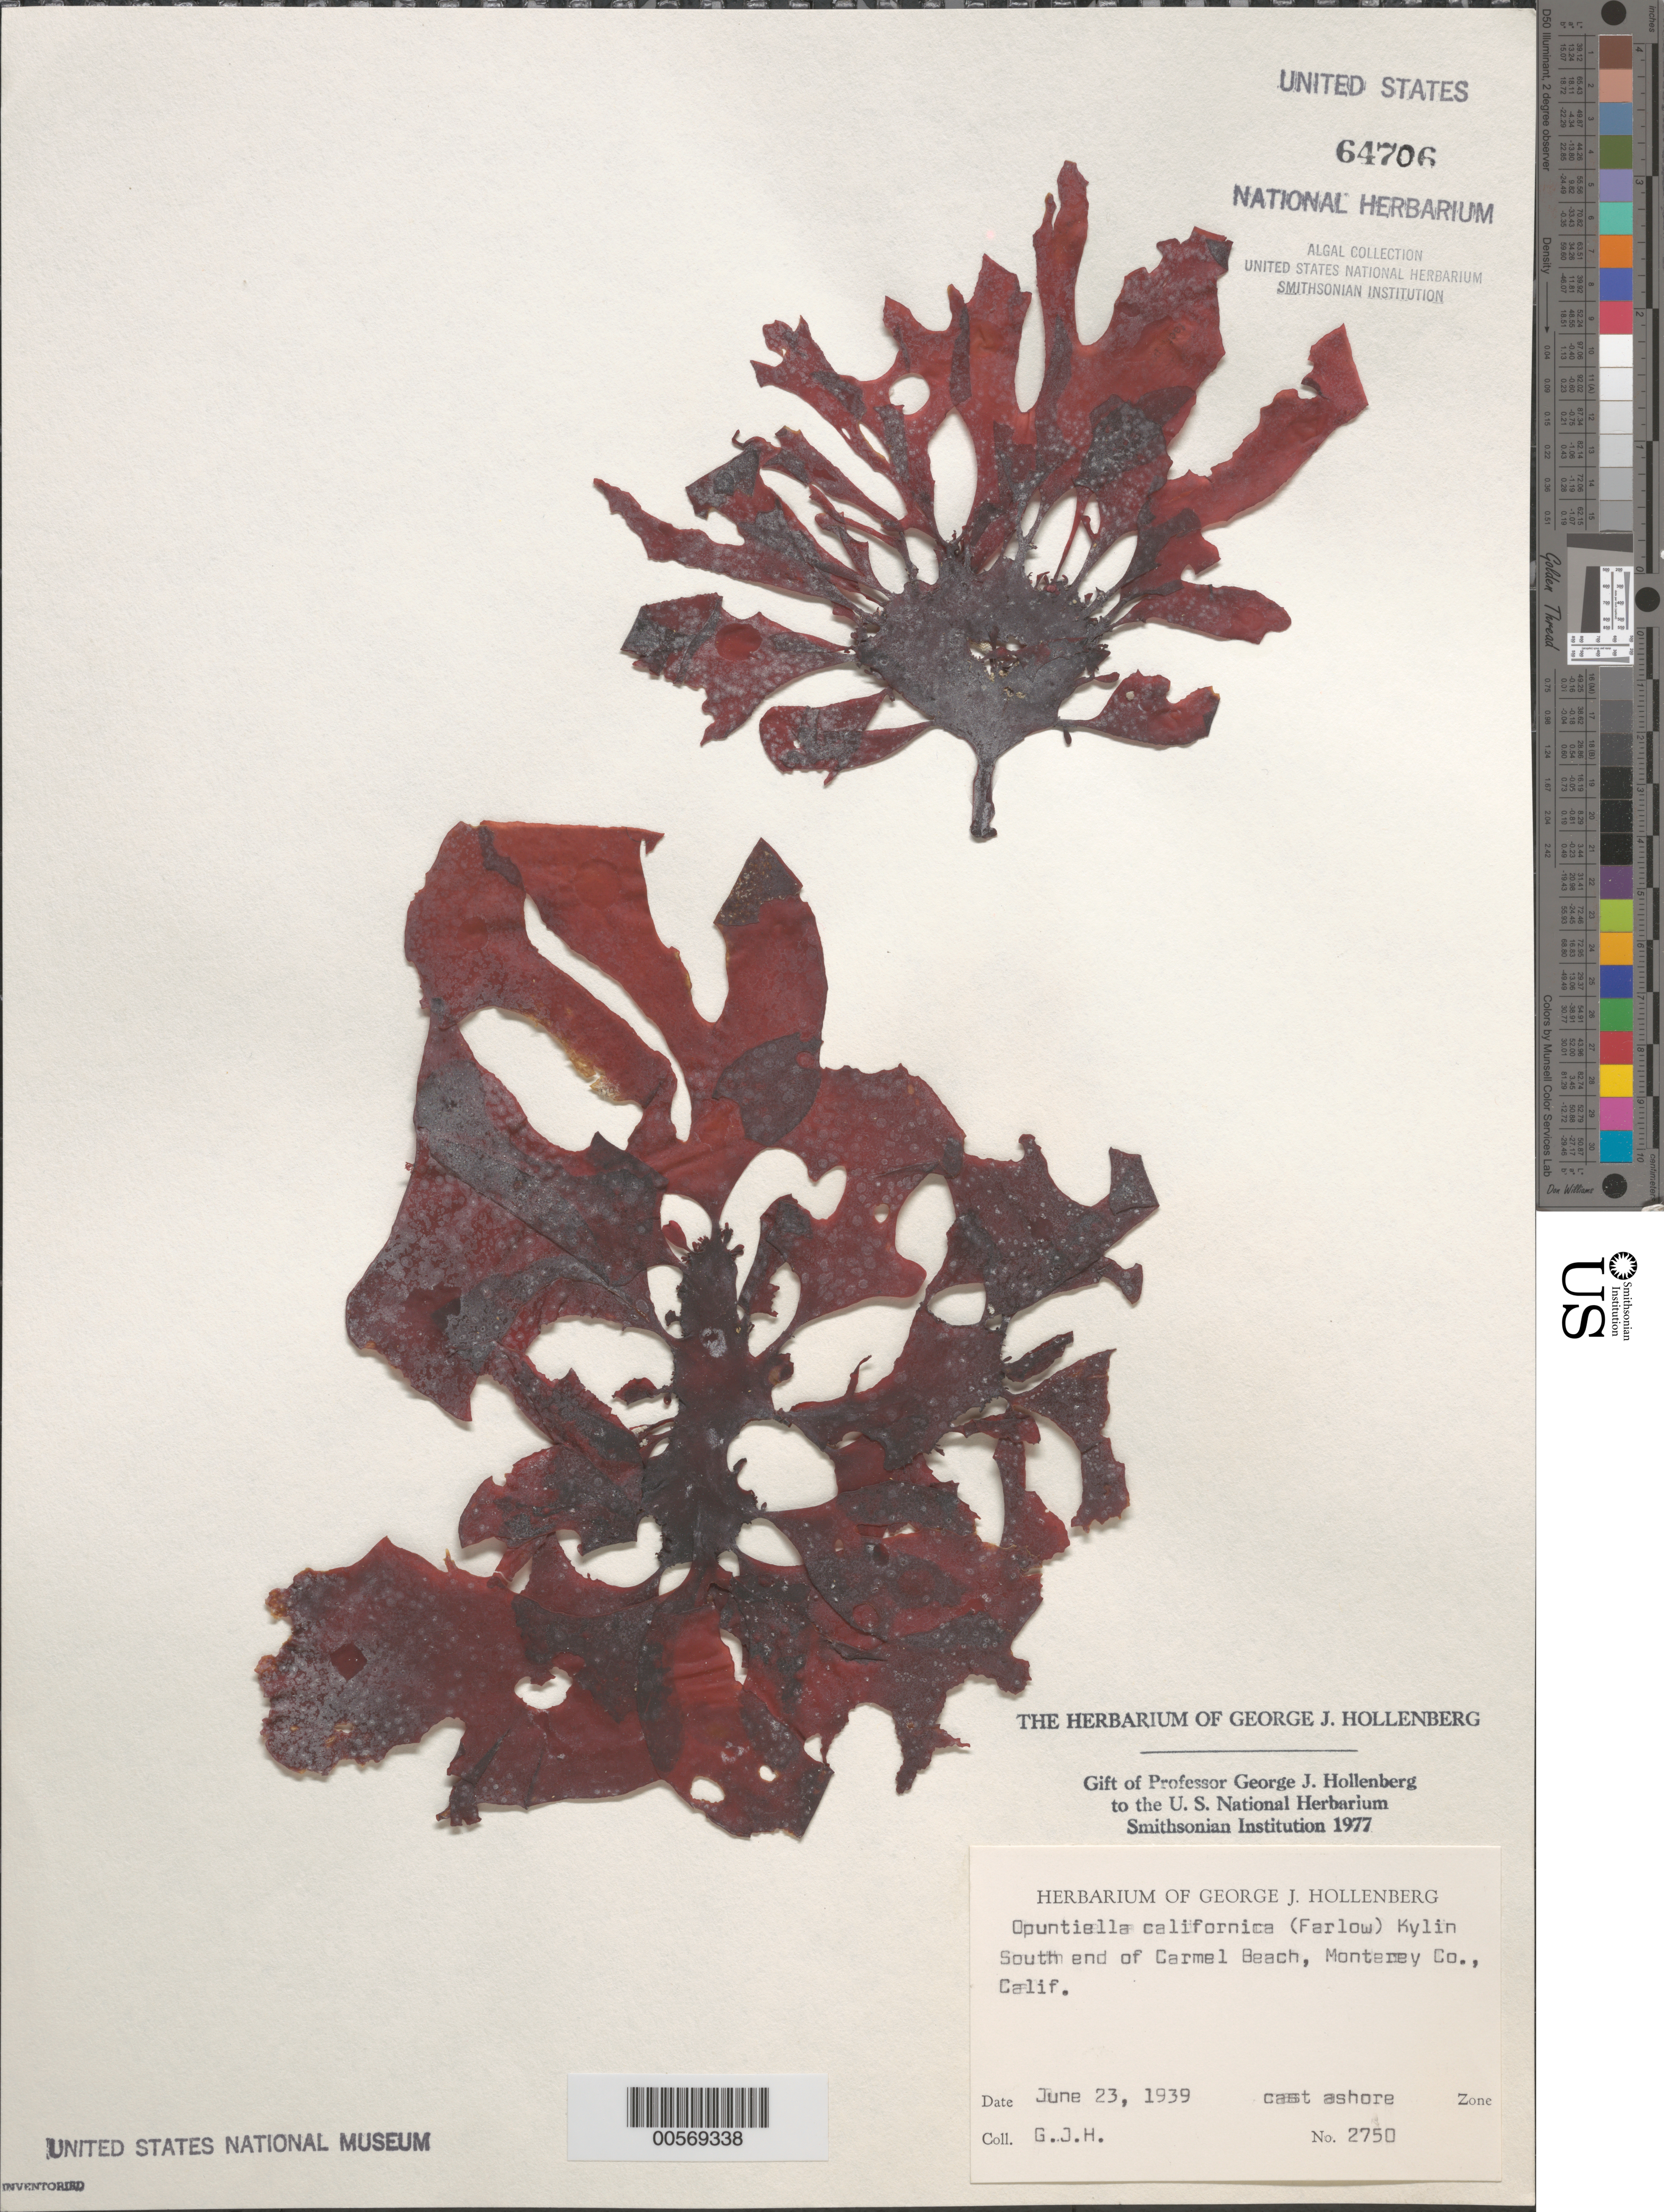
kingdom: Plantae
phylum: Rhodophyta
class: Florideophyceae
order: Gigartinales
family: Furcellariaceae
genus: Opuntiella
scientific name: Opuntiella californica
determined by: Hollenberg, George J.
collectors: G. Hollenberg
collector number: GJH 2750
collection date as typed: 23 Jun 1939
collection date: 1939-06-23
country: United States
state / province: California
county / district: Monterey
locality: Carmel Beach, south end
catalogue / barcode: US 64706